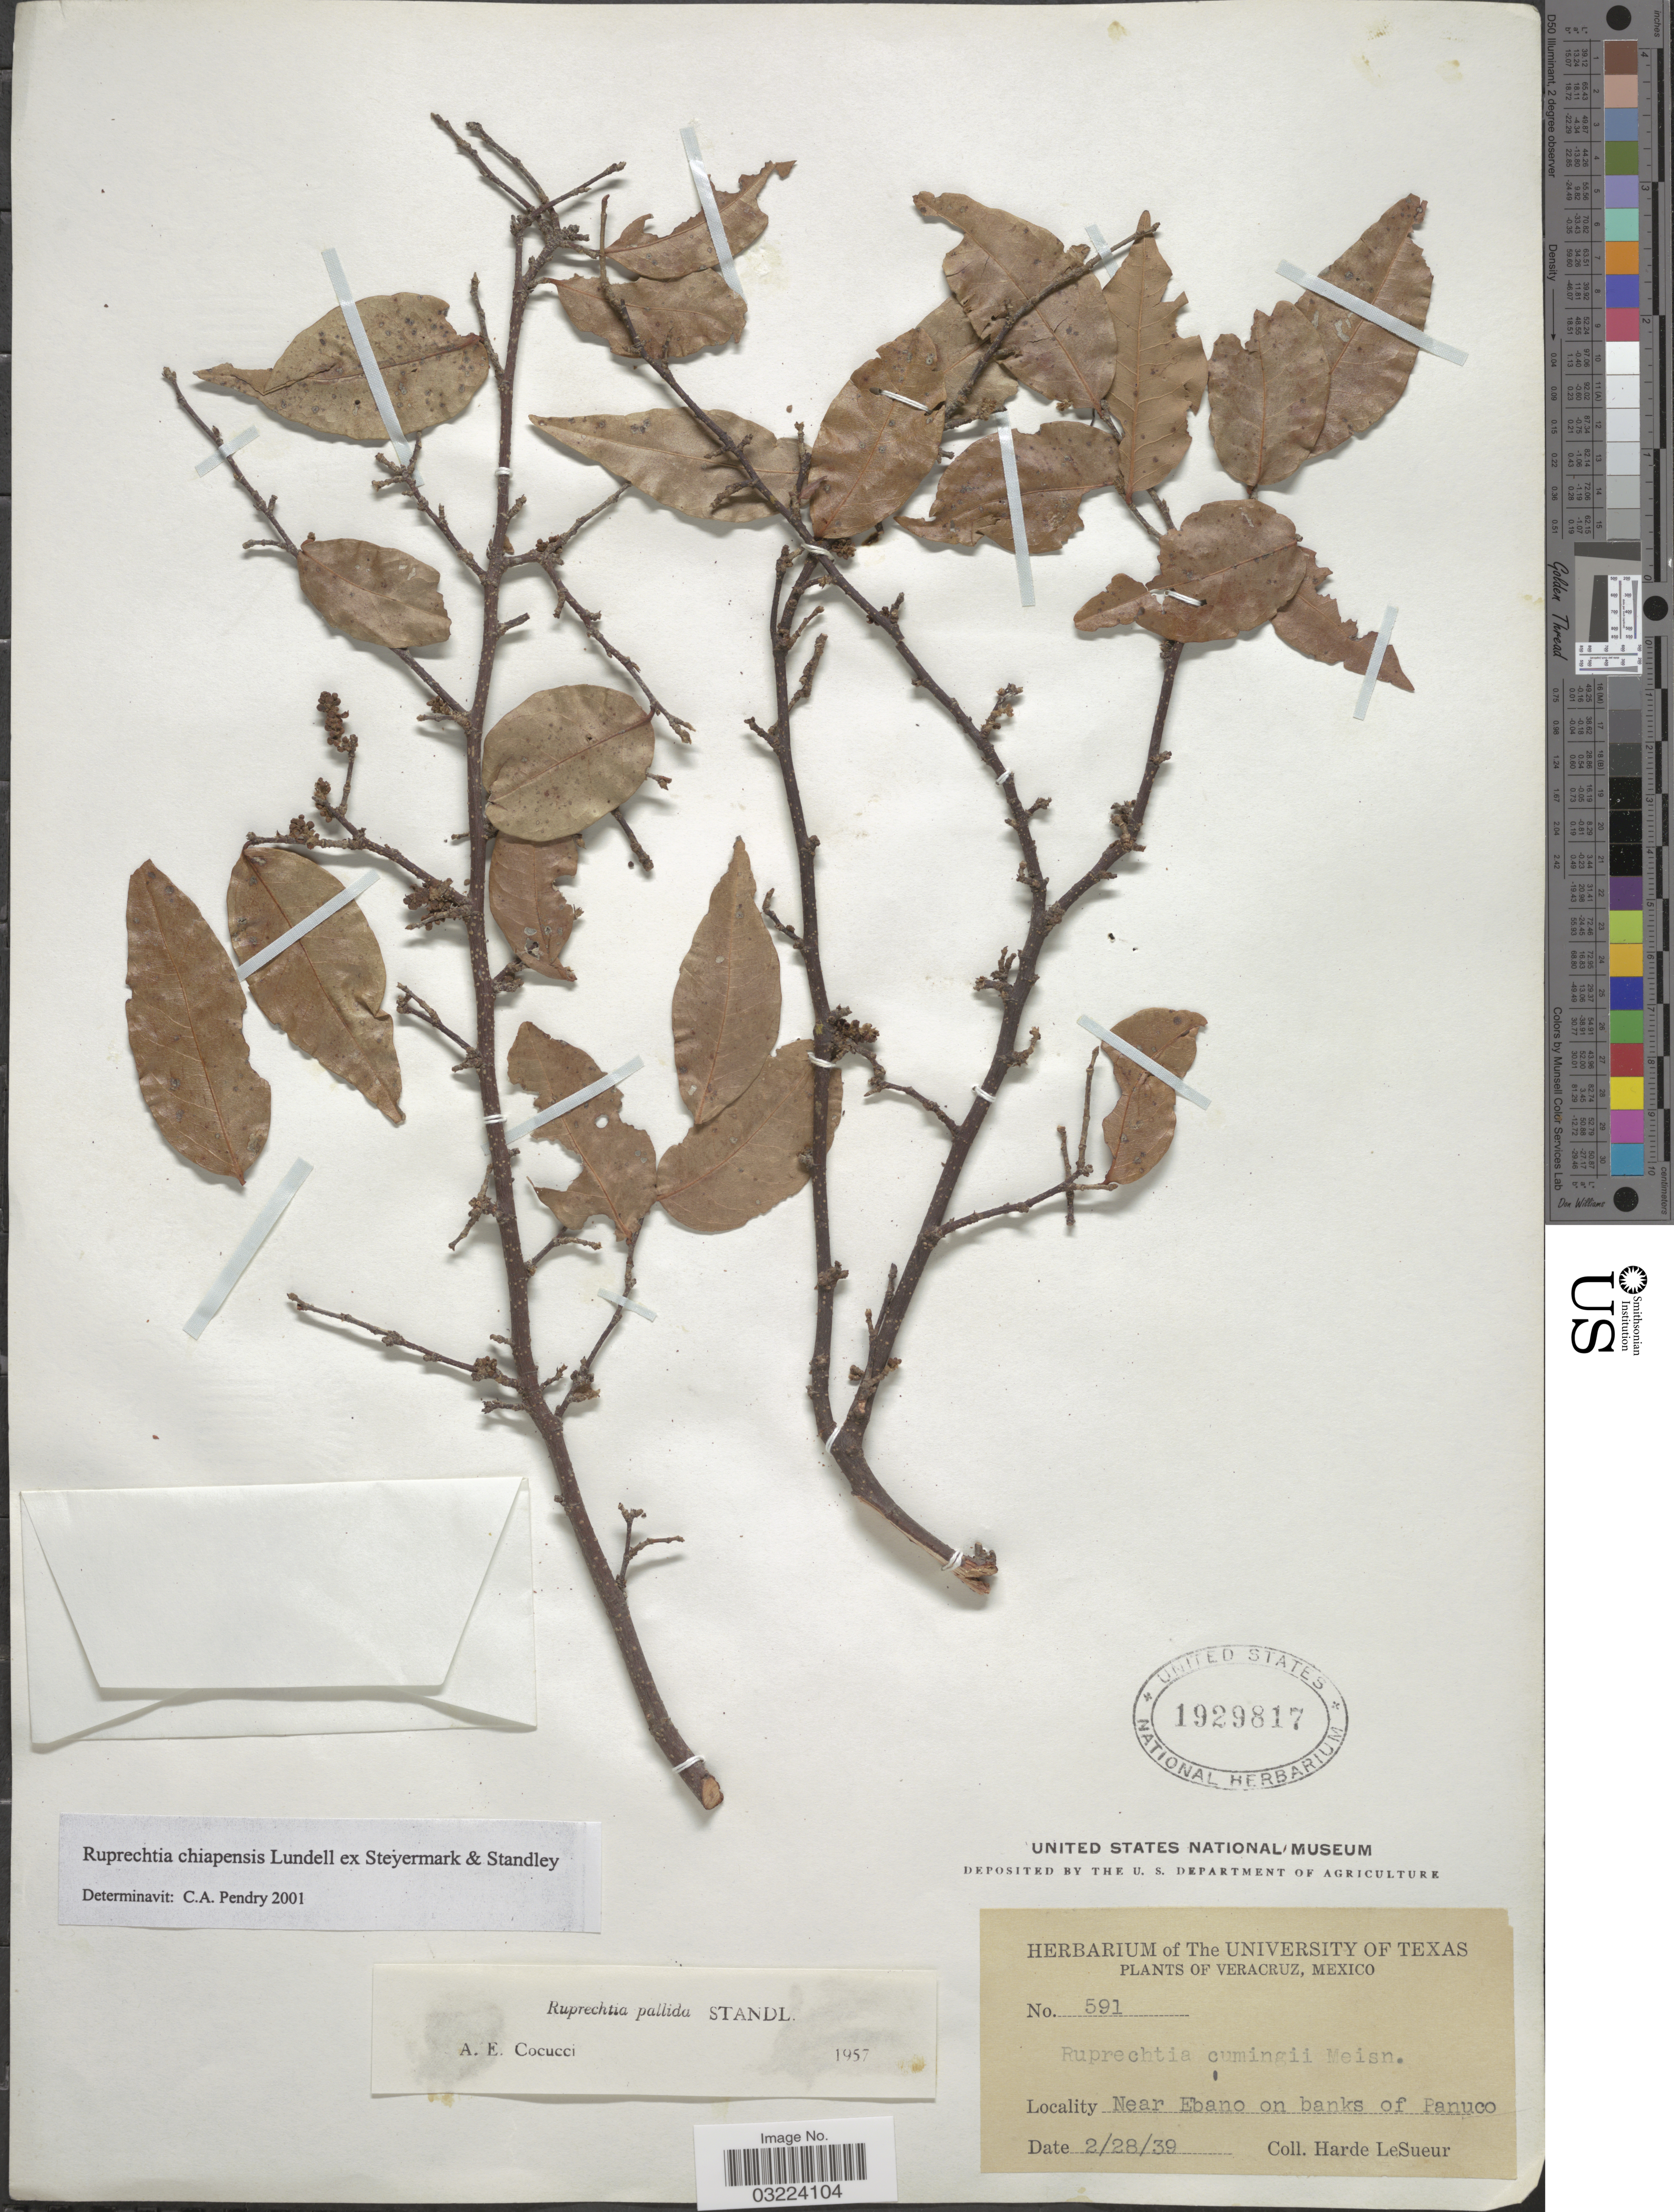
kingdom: Plantae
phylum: Tracheophyta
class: Magnoliopsida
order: Caryophyllales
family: Polygonaceae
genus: Ruprechtia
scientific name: Ruprechtia chiapensis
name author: Lundell ex Standl. & Steyerm.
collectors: H. LeSueur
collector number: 591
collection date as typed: Transcribed d/m/y: 28/2/39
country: Mexico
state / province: Veracruz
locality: Veracruz, Near Ebano on banks of Panuco.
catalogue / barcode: US 1929817